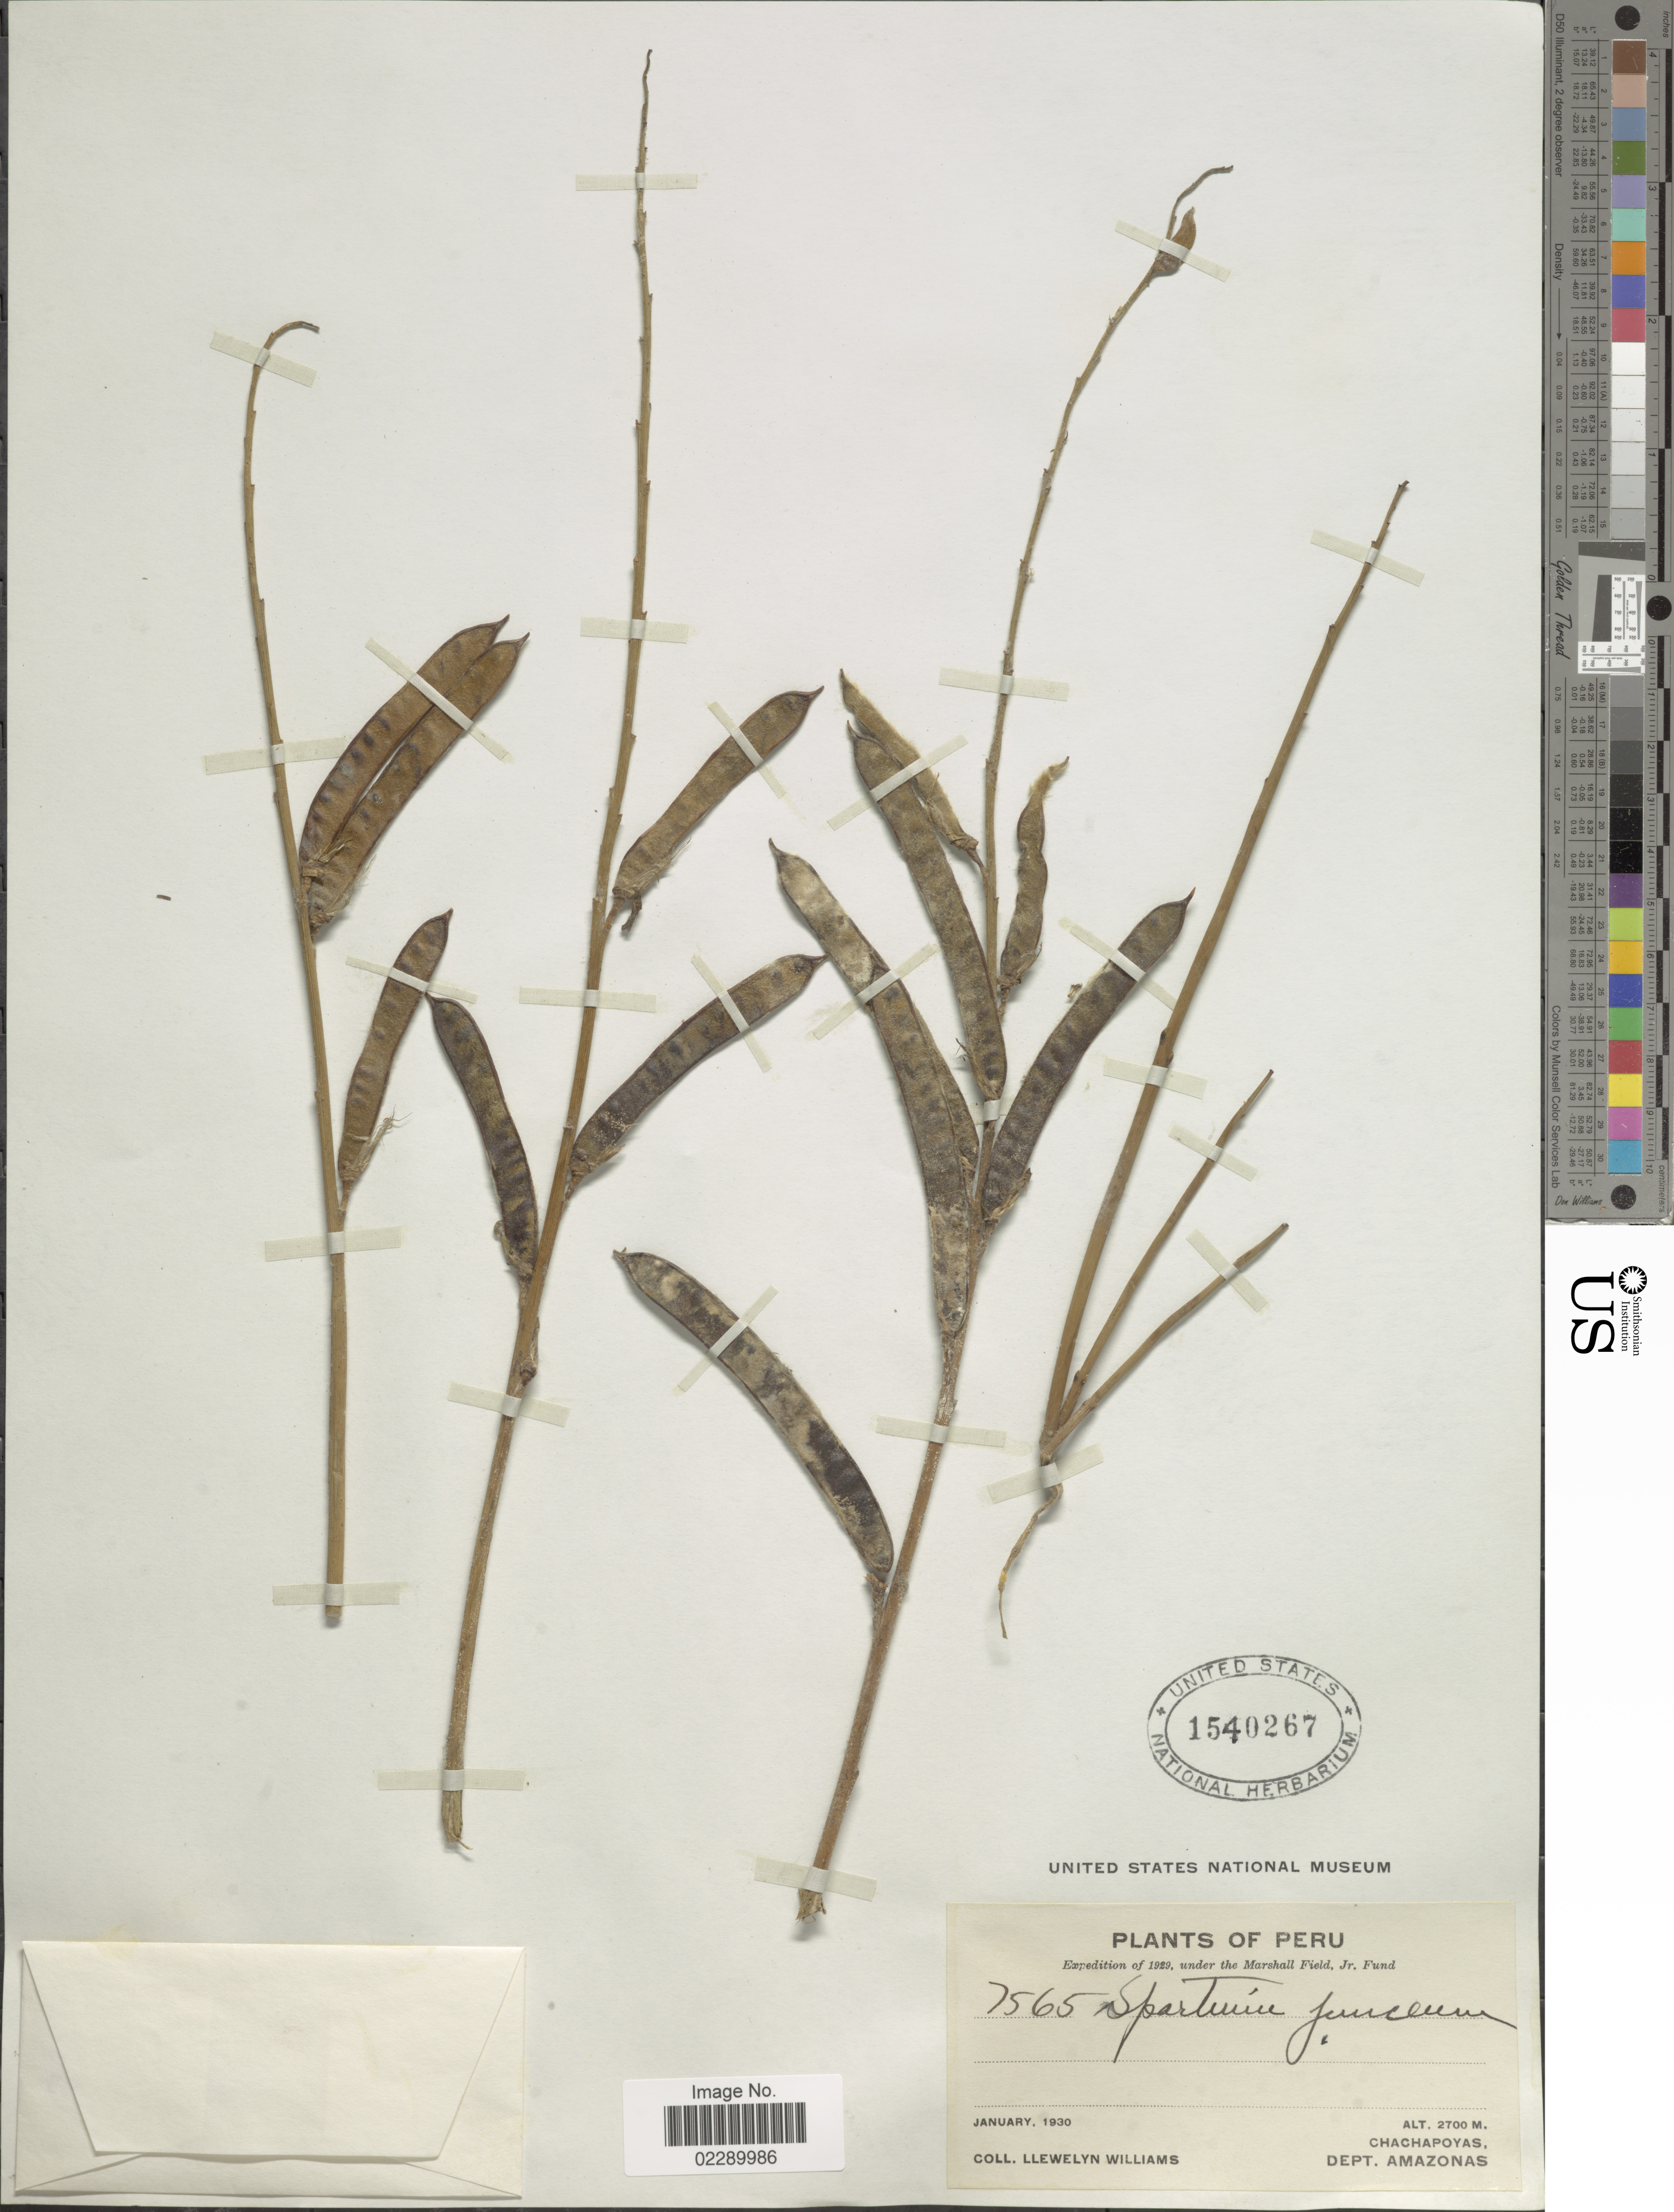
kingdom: Plantae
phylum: Tracheophyta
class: Magnoliopsida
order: Fabales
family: Fabaceae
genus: Spartium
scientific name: Spartium junceum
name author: L.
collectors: Ll. Williams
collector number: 7565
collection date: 1930-01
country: Peru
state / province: Amazonas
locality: Chachapoyas, Dept. Amazonas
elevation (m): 2700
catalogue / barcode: US 1540267